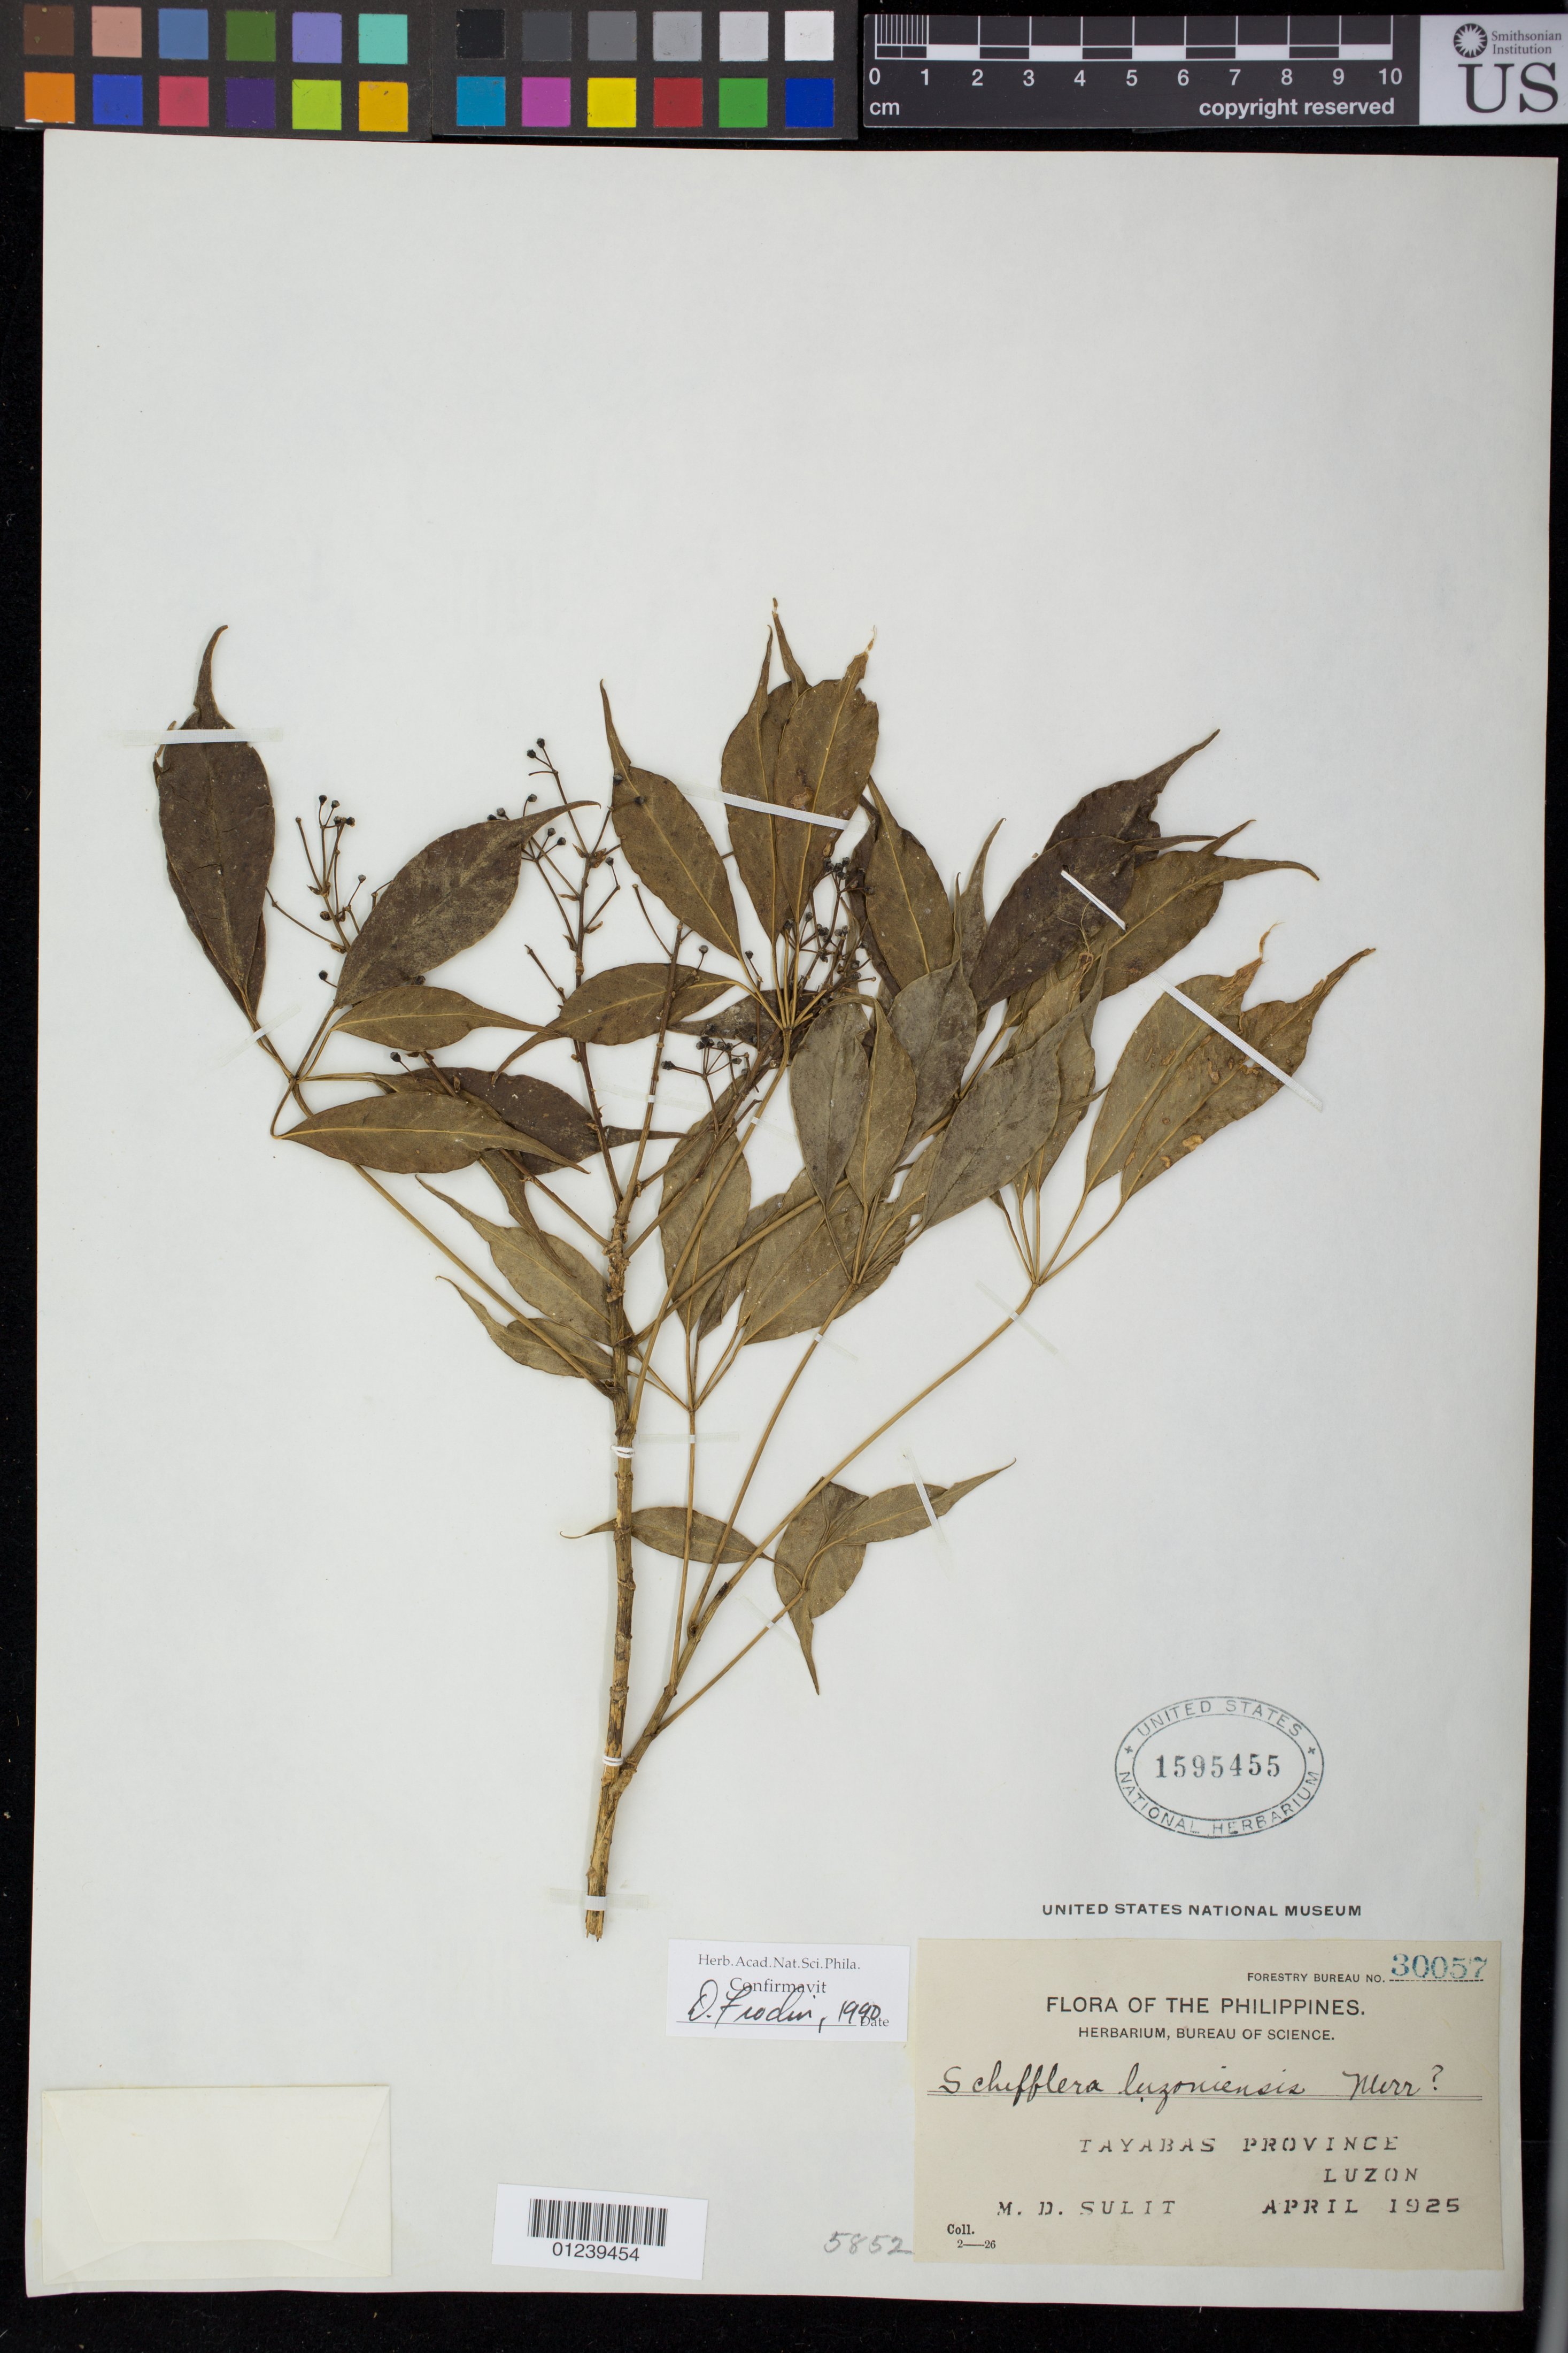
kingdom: Plantae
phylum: Tracheophyta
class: Magnoliopsida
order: Apiales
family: Araliaceae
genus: Schefflera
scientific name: Schefflera luzoniensis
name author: Merr.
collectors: M. Sulit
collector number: For. Bur. 30057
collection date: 1925-04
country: Philippines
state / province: Calabarzon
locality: Tayabas Province, Luzon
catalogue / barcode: US 1595455